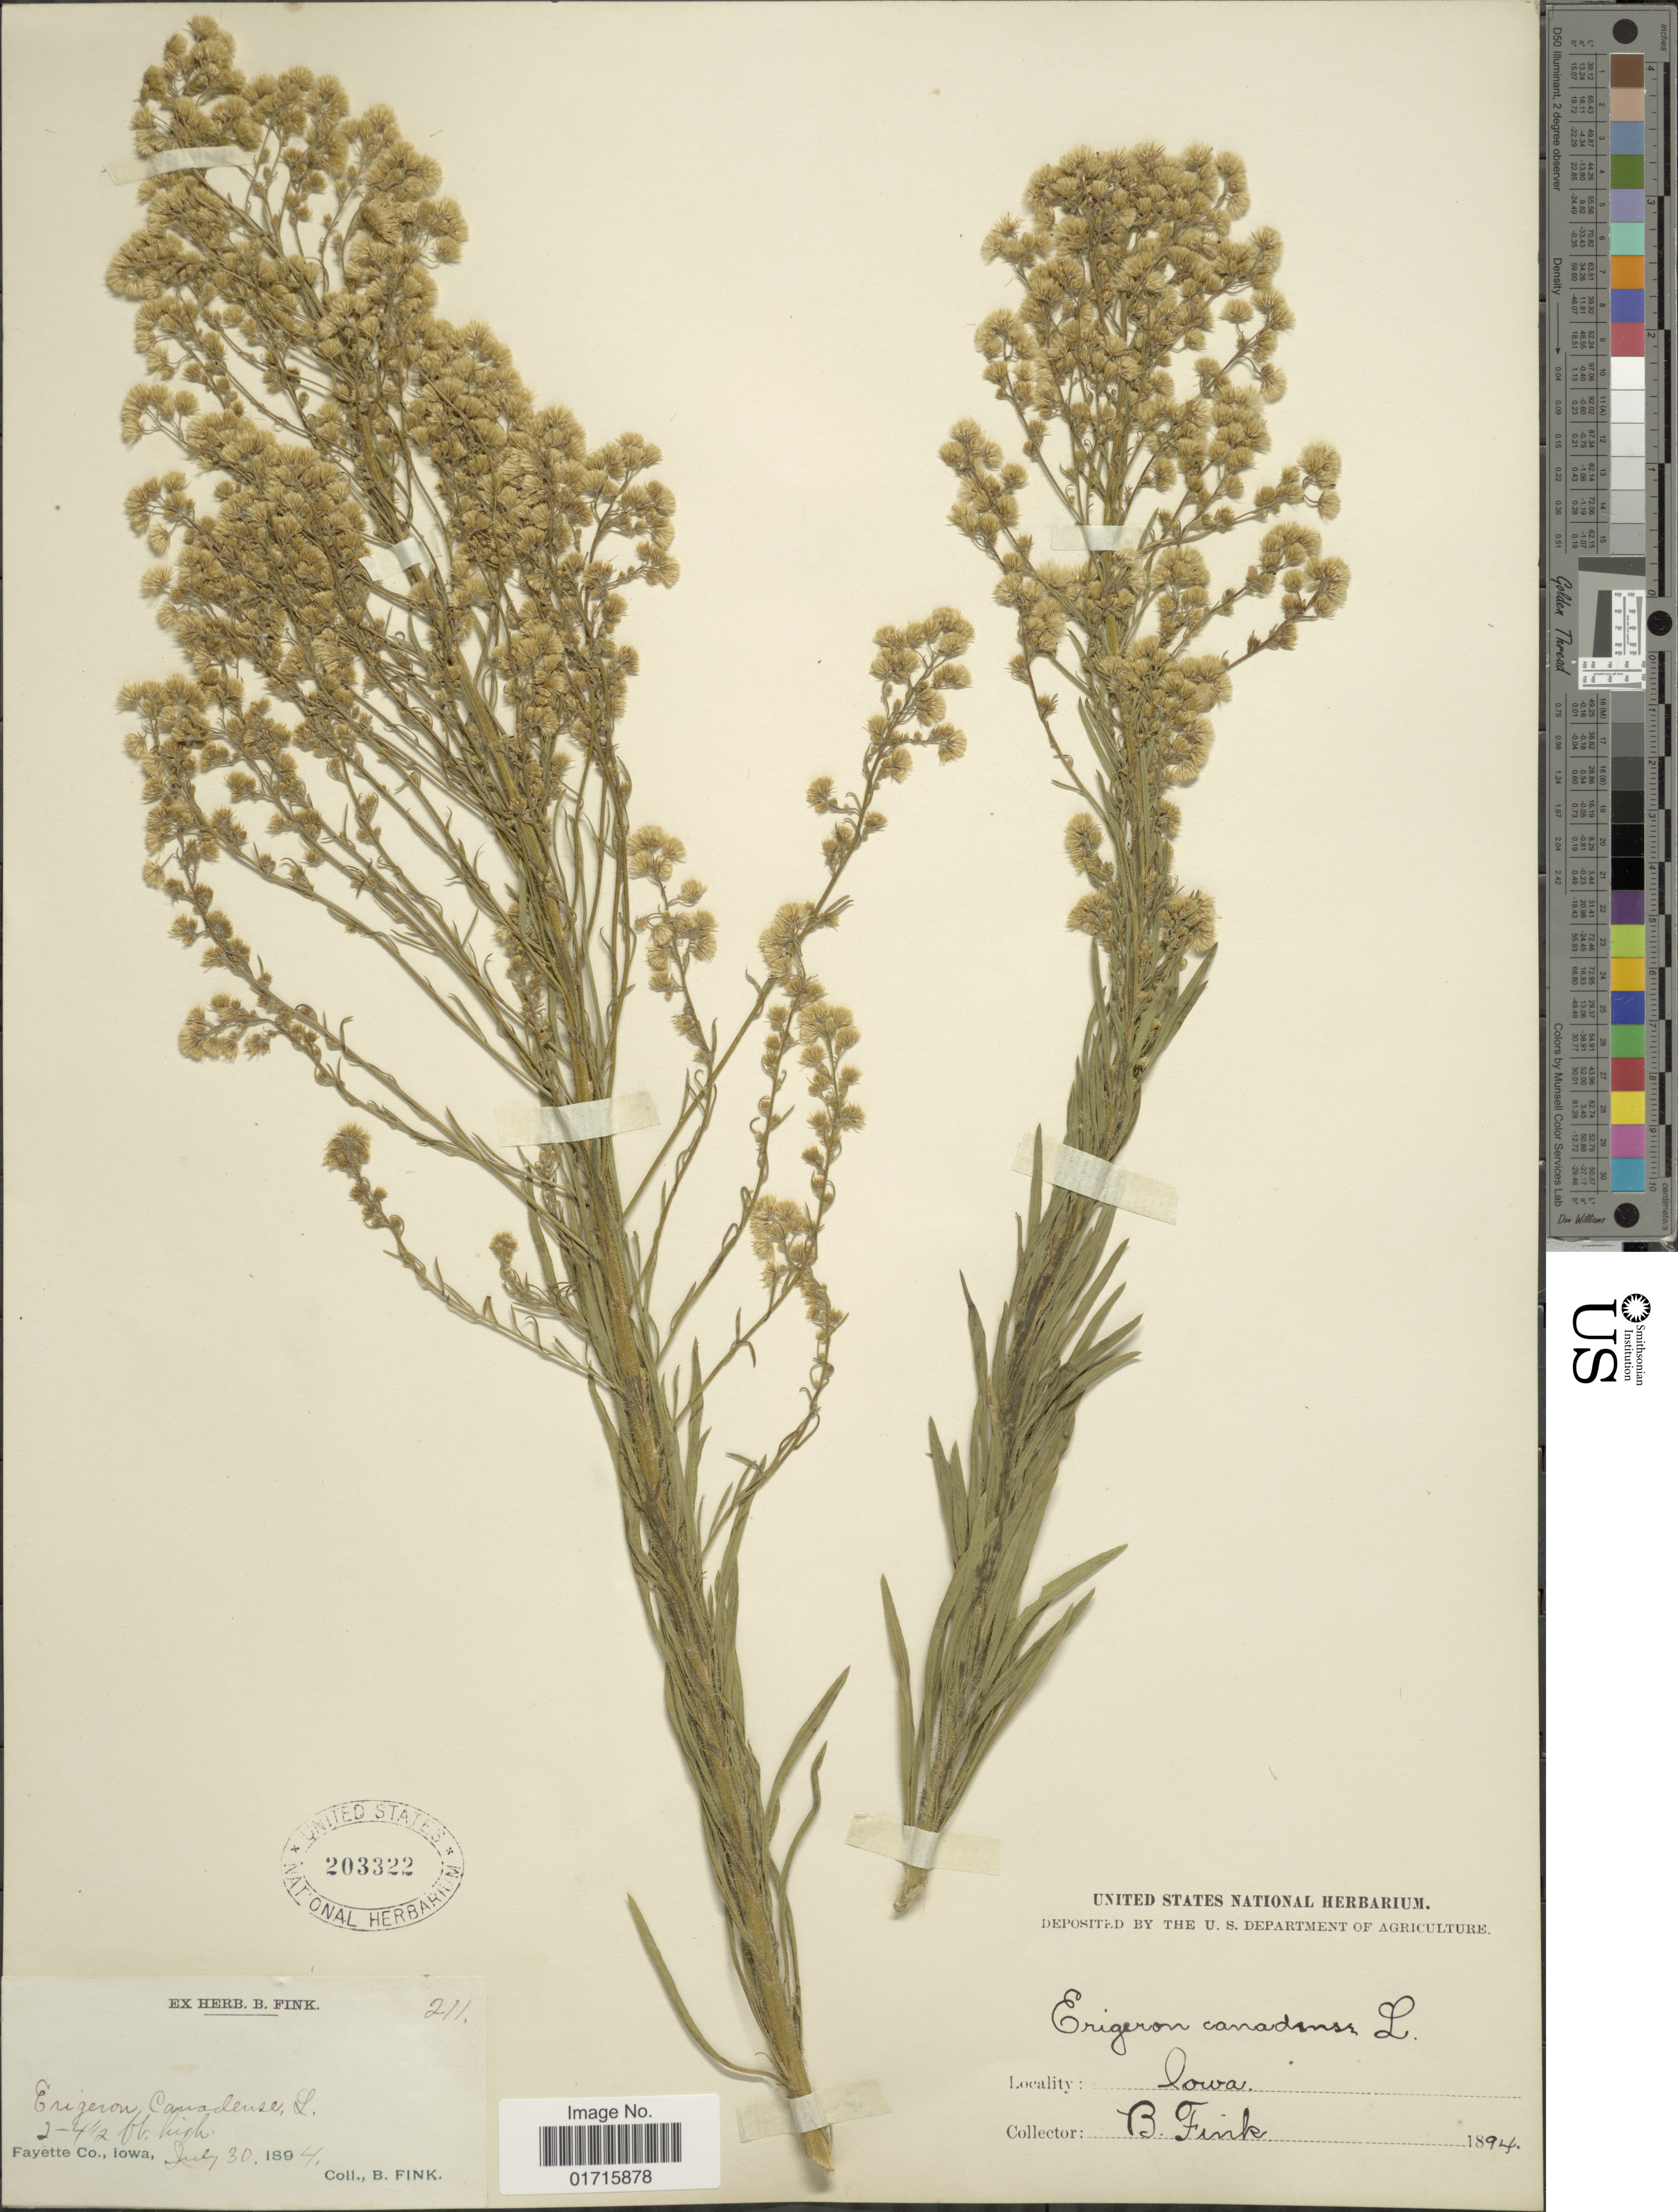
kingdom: Plantae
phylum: Tracheophyta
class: Magnoliopsida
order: Asterales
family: Asteraceae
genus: Conyza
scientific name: Conyza canadensis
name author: (L.) Cronq.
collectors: B. Fink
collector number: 211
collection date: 1894-07-30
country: United States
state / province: Iowa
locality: Fayette Co., Iowa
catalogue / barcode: US 203322